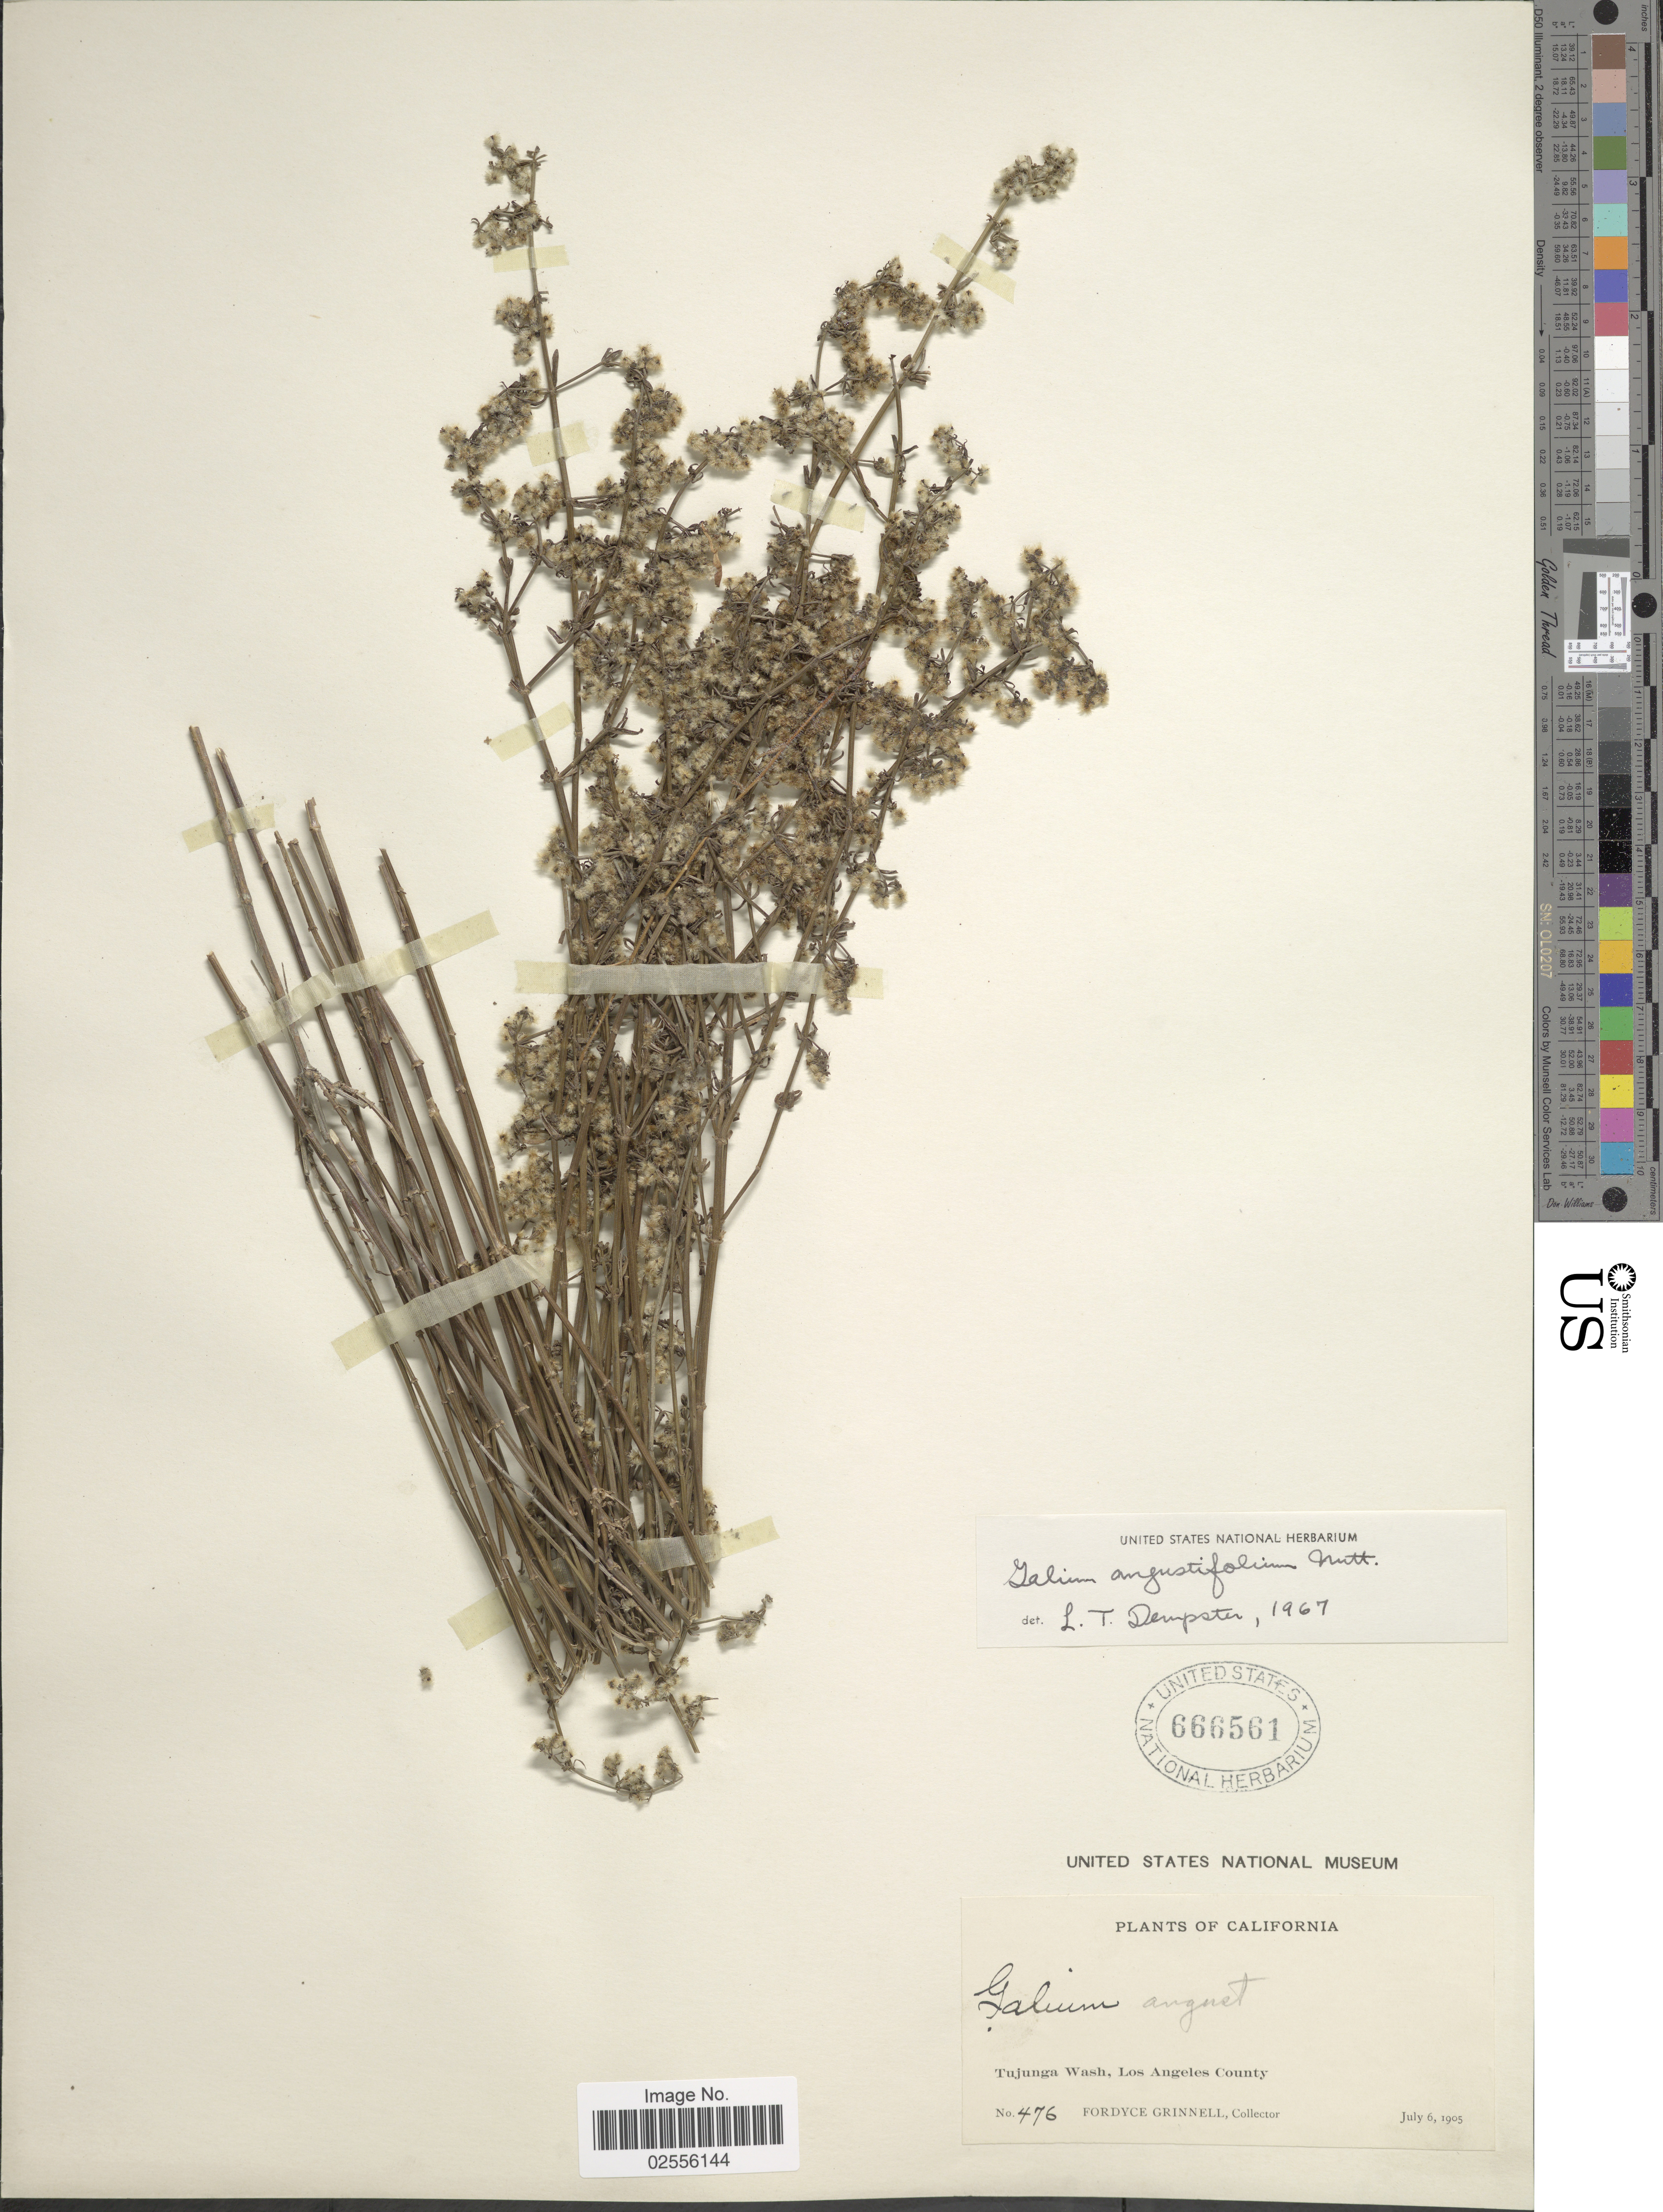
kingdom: Plantae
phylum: Tracheophyta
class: Magnoliopsida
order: Gentianales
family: Rubiaceae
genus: Galium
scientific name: Galium angustifolium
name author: Nutt.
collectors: F. Grinnell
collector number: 476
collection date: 1905-07-06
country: United States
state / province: California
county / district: Los Angeles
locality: Tujunga Wash, Los Angeles County.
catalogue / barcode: US 666561